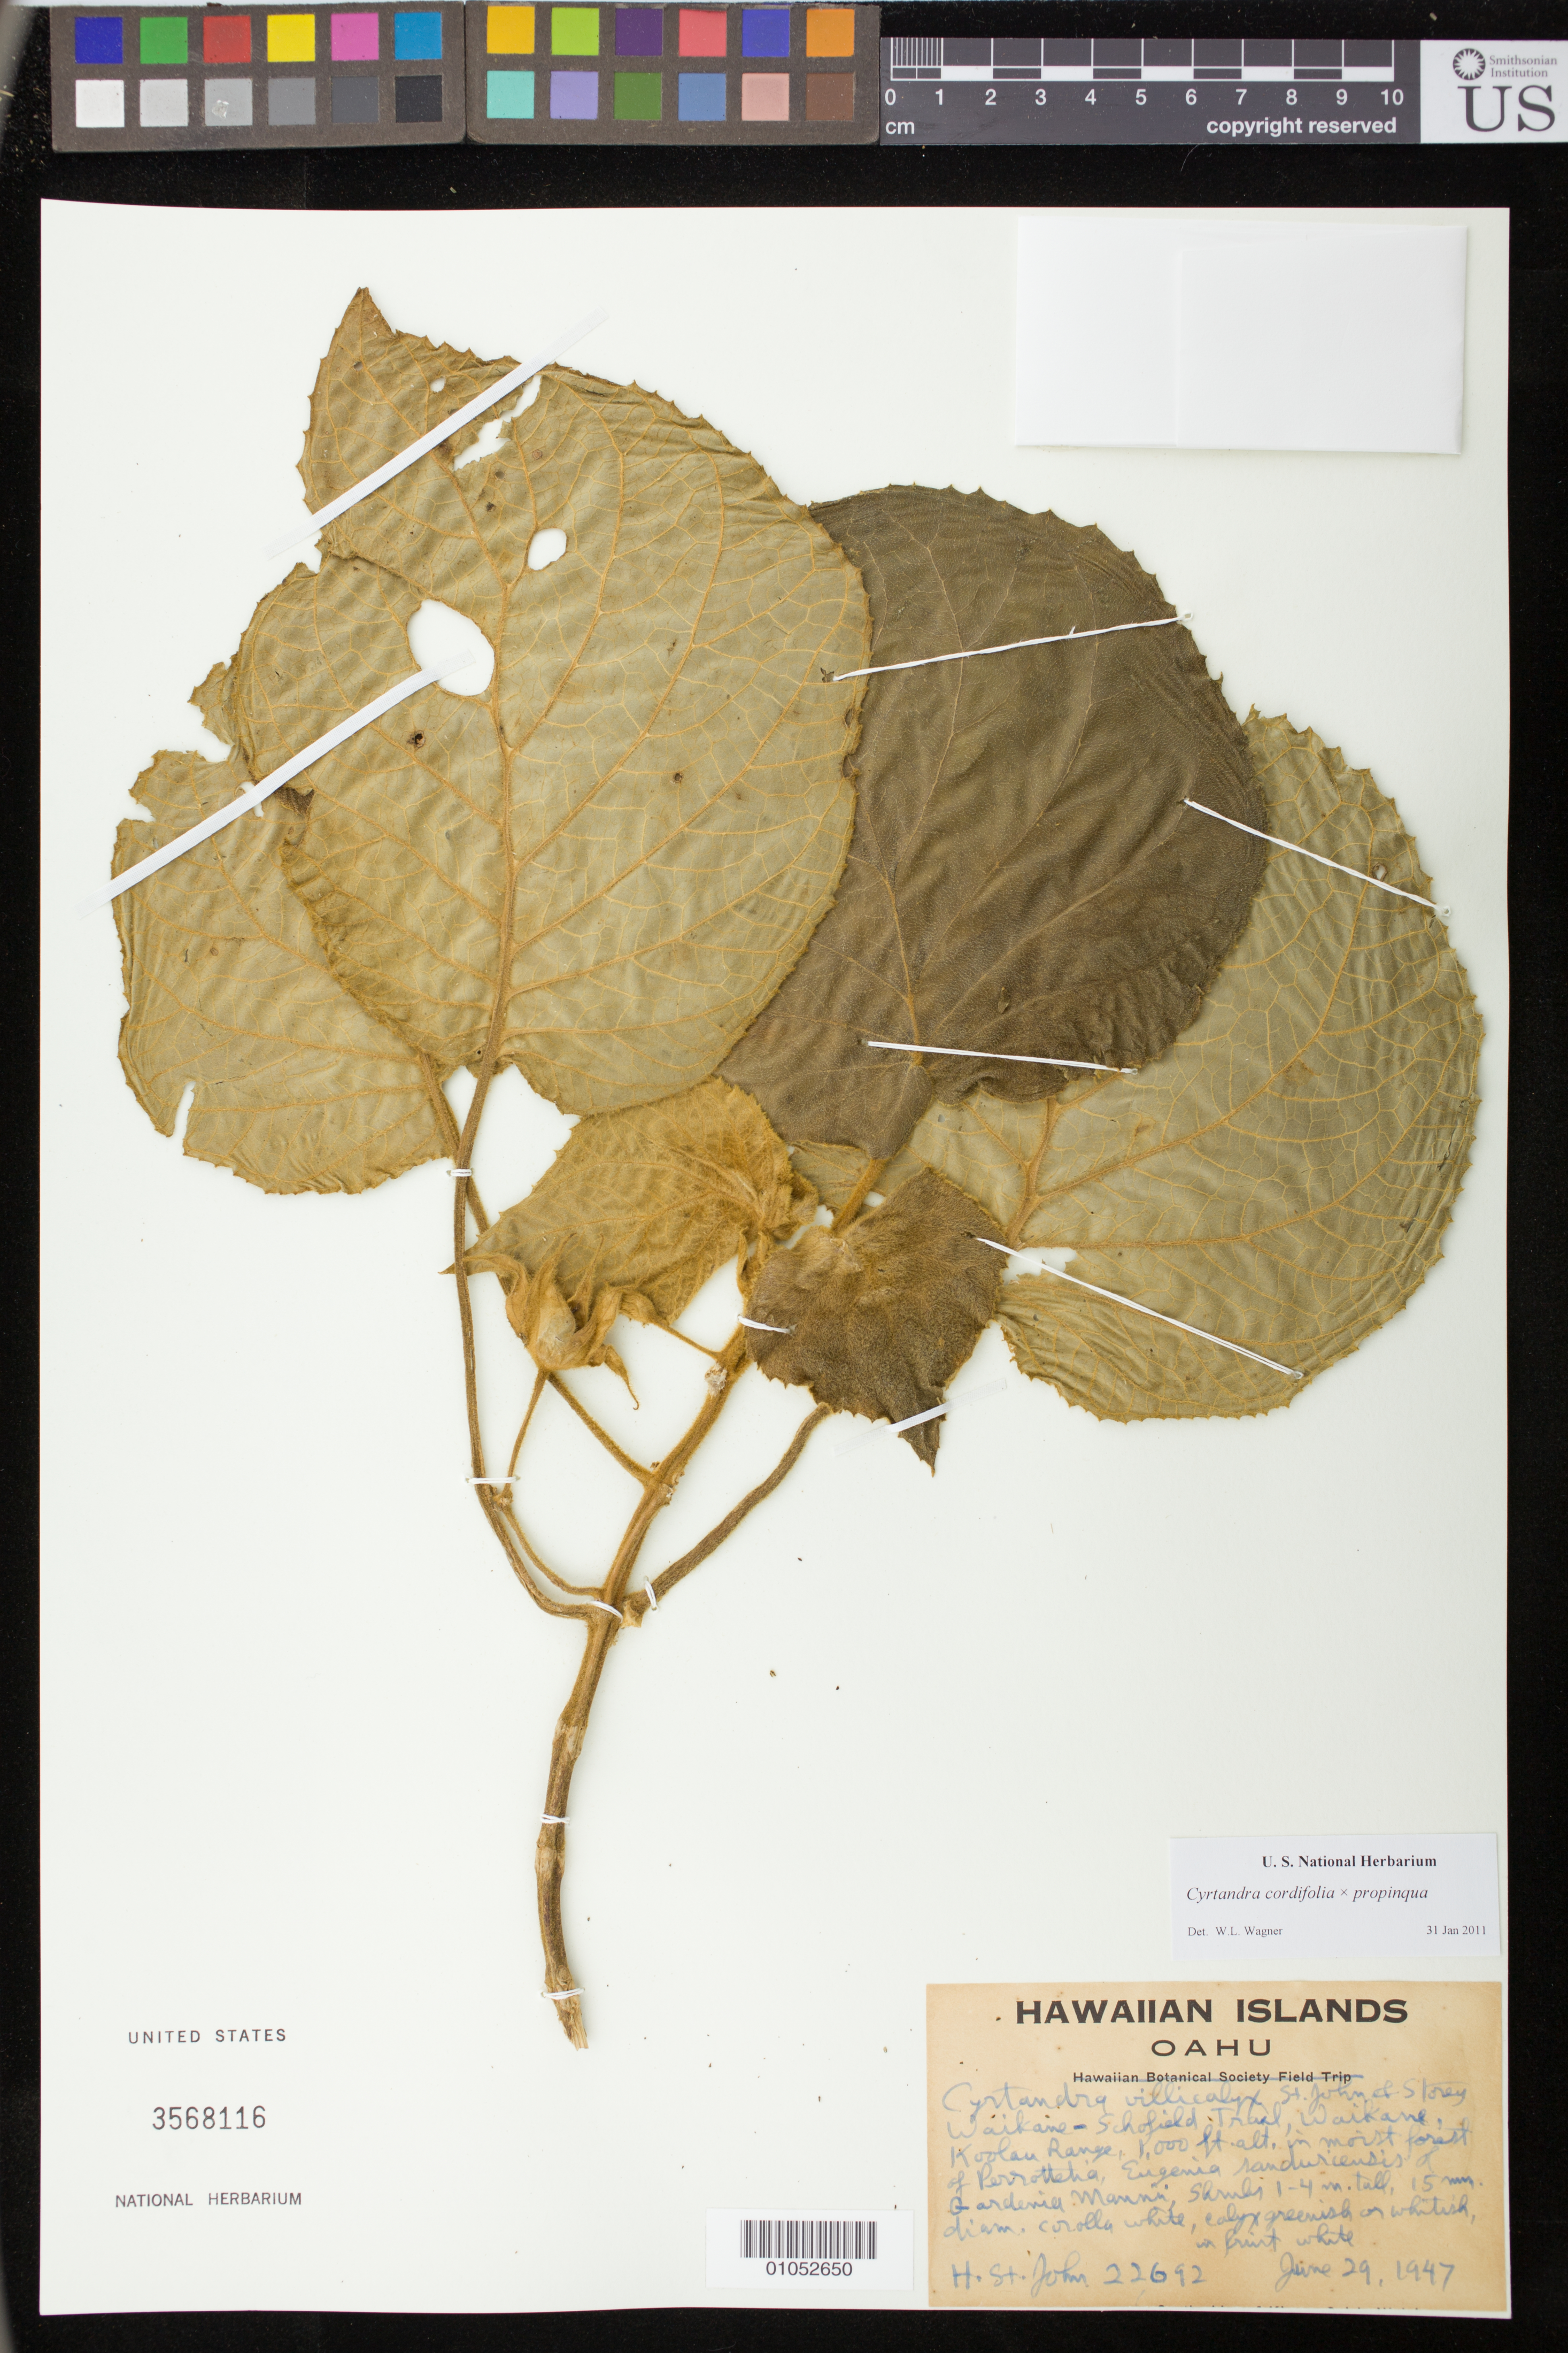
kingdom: Plantae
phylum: Tracheophyta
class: Magnoliopsida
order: Lamiales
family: Gesneriaceae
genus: Cyrtandra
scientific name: Cyrtandra cordifolia x C. propinqua C.N. Forbes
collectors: H. St. John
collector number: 22692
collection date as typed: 29 Jun 1947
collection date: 1947-06-29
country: United States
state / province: Hawaii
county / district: Honolulu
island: Oahu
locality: Waikane-Schofield Trail, Waikane, Koolau Range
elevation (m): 305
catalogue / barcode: US 3568116